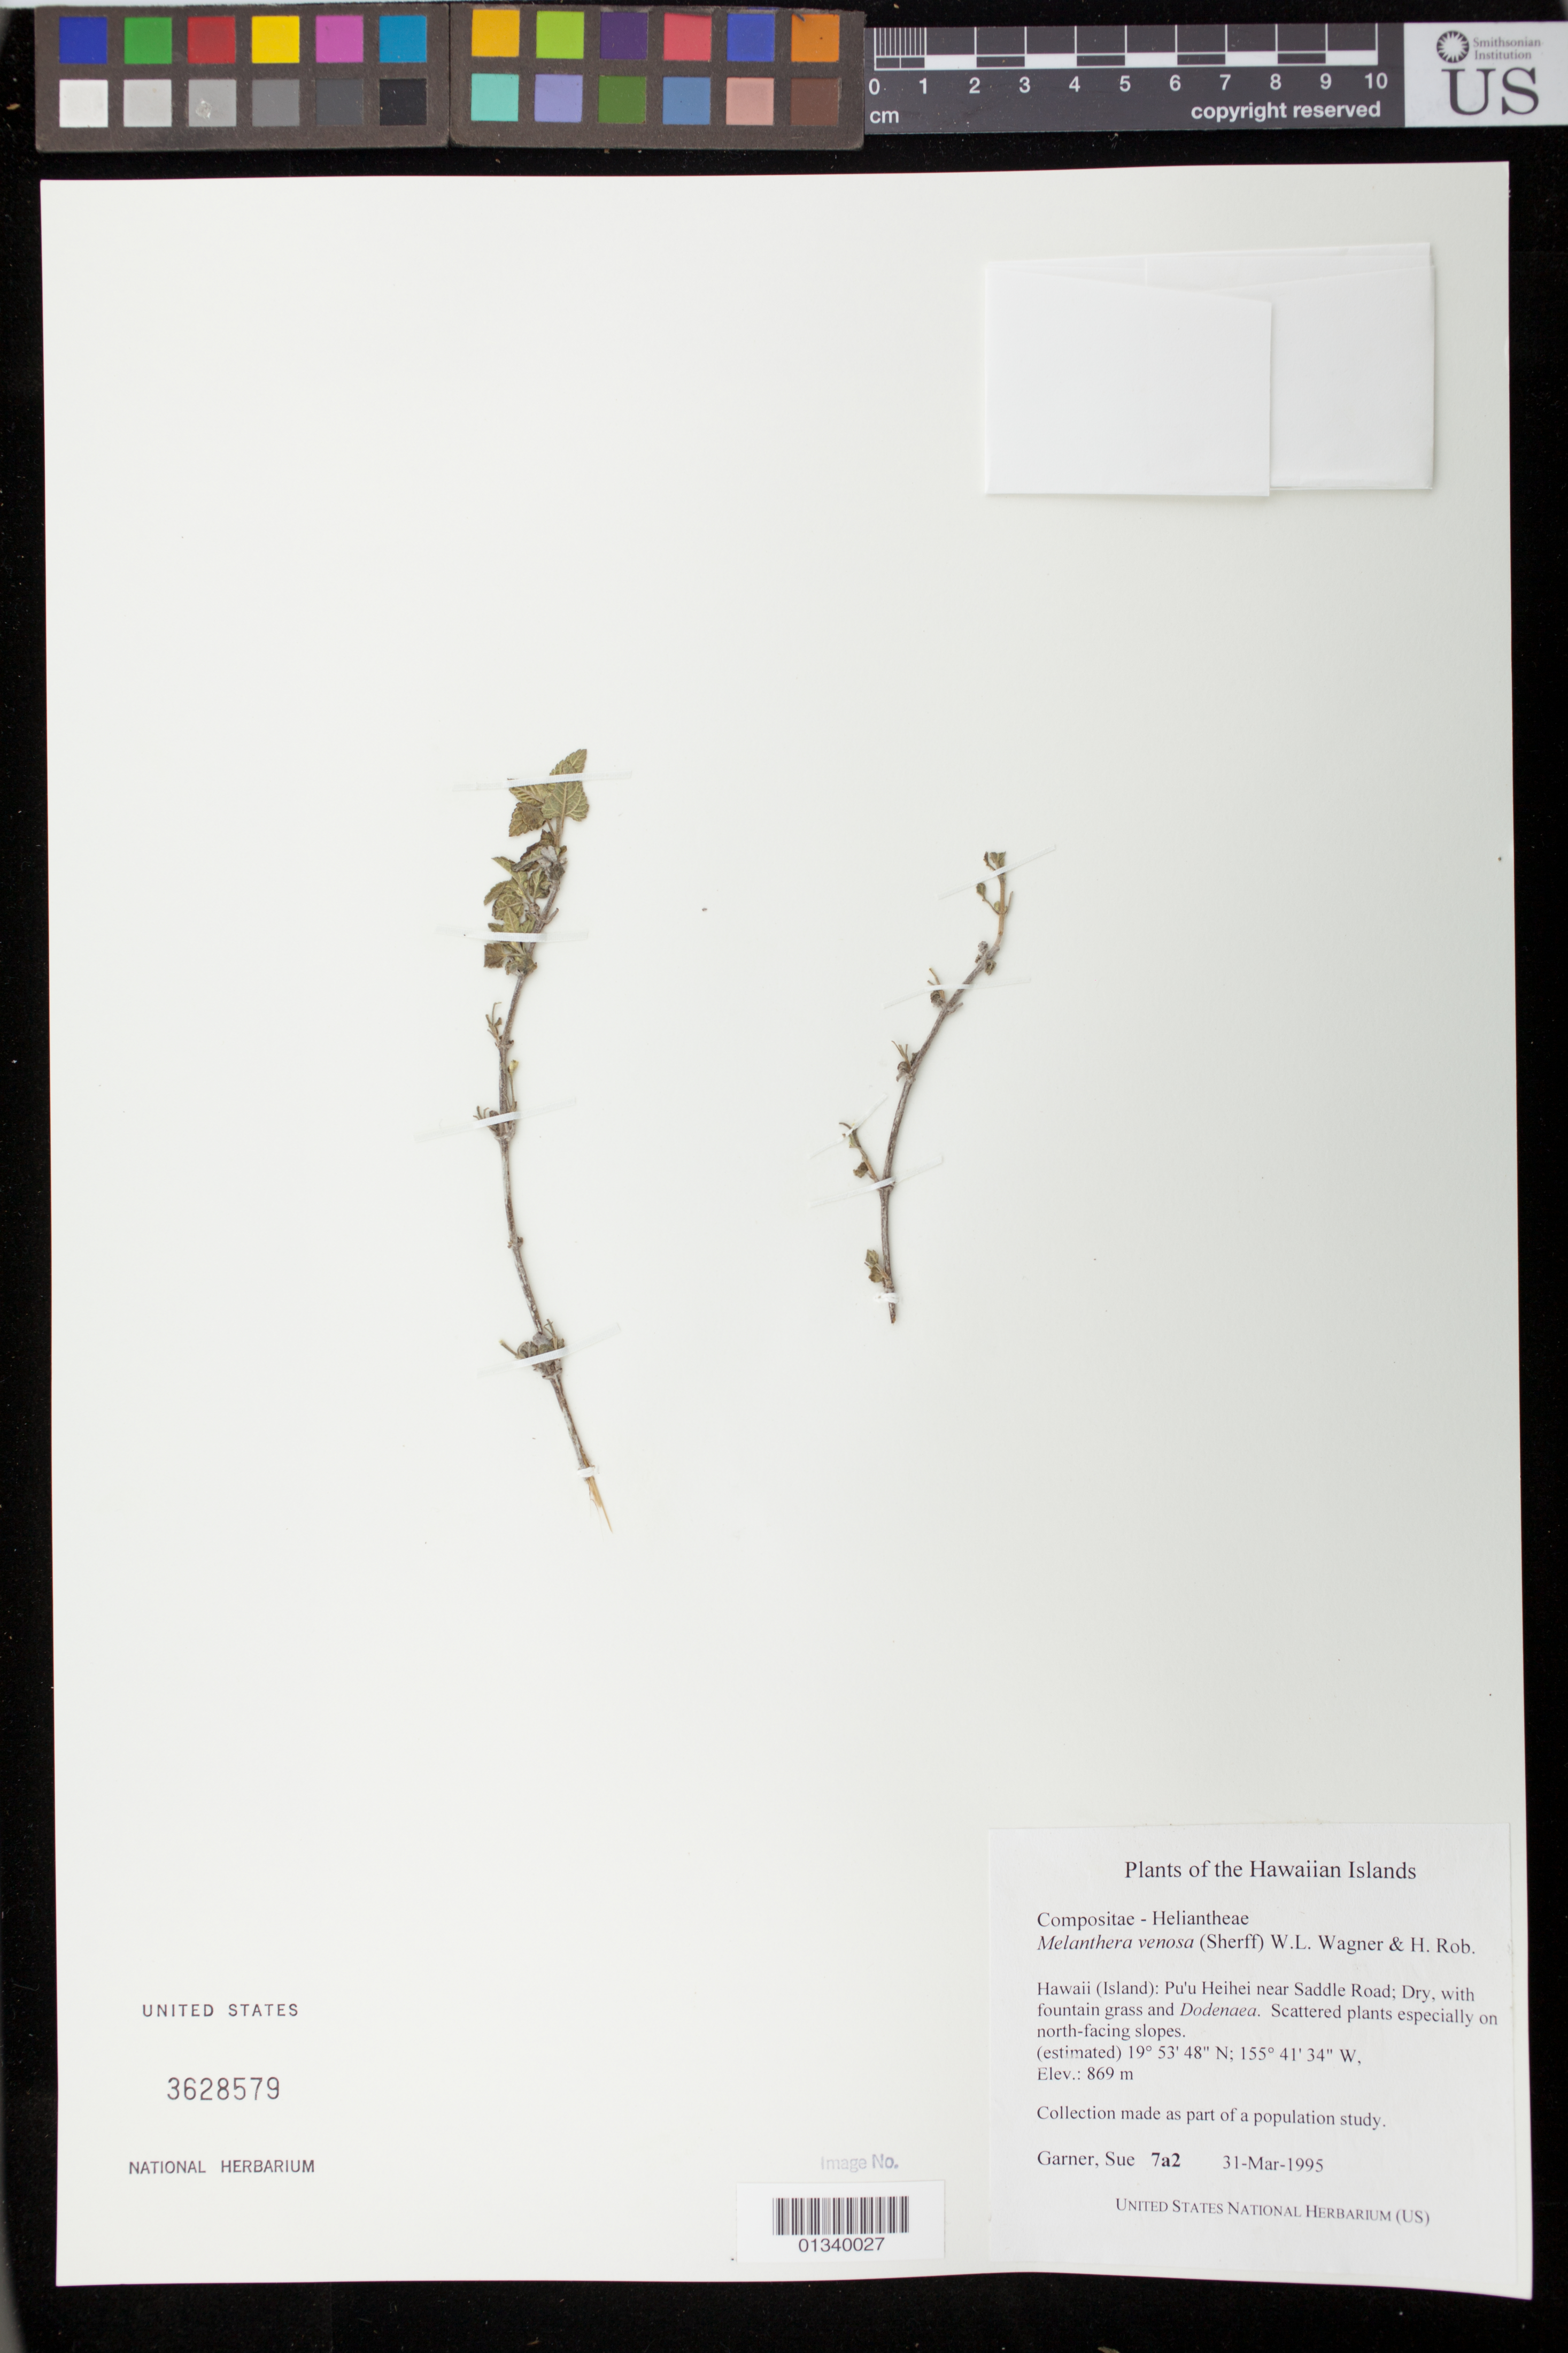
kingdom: Plantae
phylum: Tracheophyta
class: Magnoliopsida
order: Asterales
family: Asteraceae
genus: Wollastonia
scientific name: Wollastonia venosa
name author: (Sherff) Orchard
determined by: Wagner, W. L., (BOT), Smithsonian Institution - National Museum of Natural History (UNITED STATES)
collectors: S. Garner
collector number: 7a2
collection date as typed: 31 March 1995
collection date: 1995-03-31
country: United States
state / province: Hawaii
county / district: Hawaii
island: Hawaii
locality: Pu'u Heihei near Saddle Road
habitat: Dry with fountain grass and Dodenaea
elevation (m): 869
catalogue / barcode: US 3628579